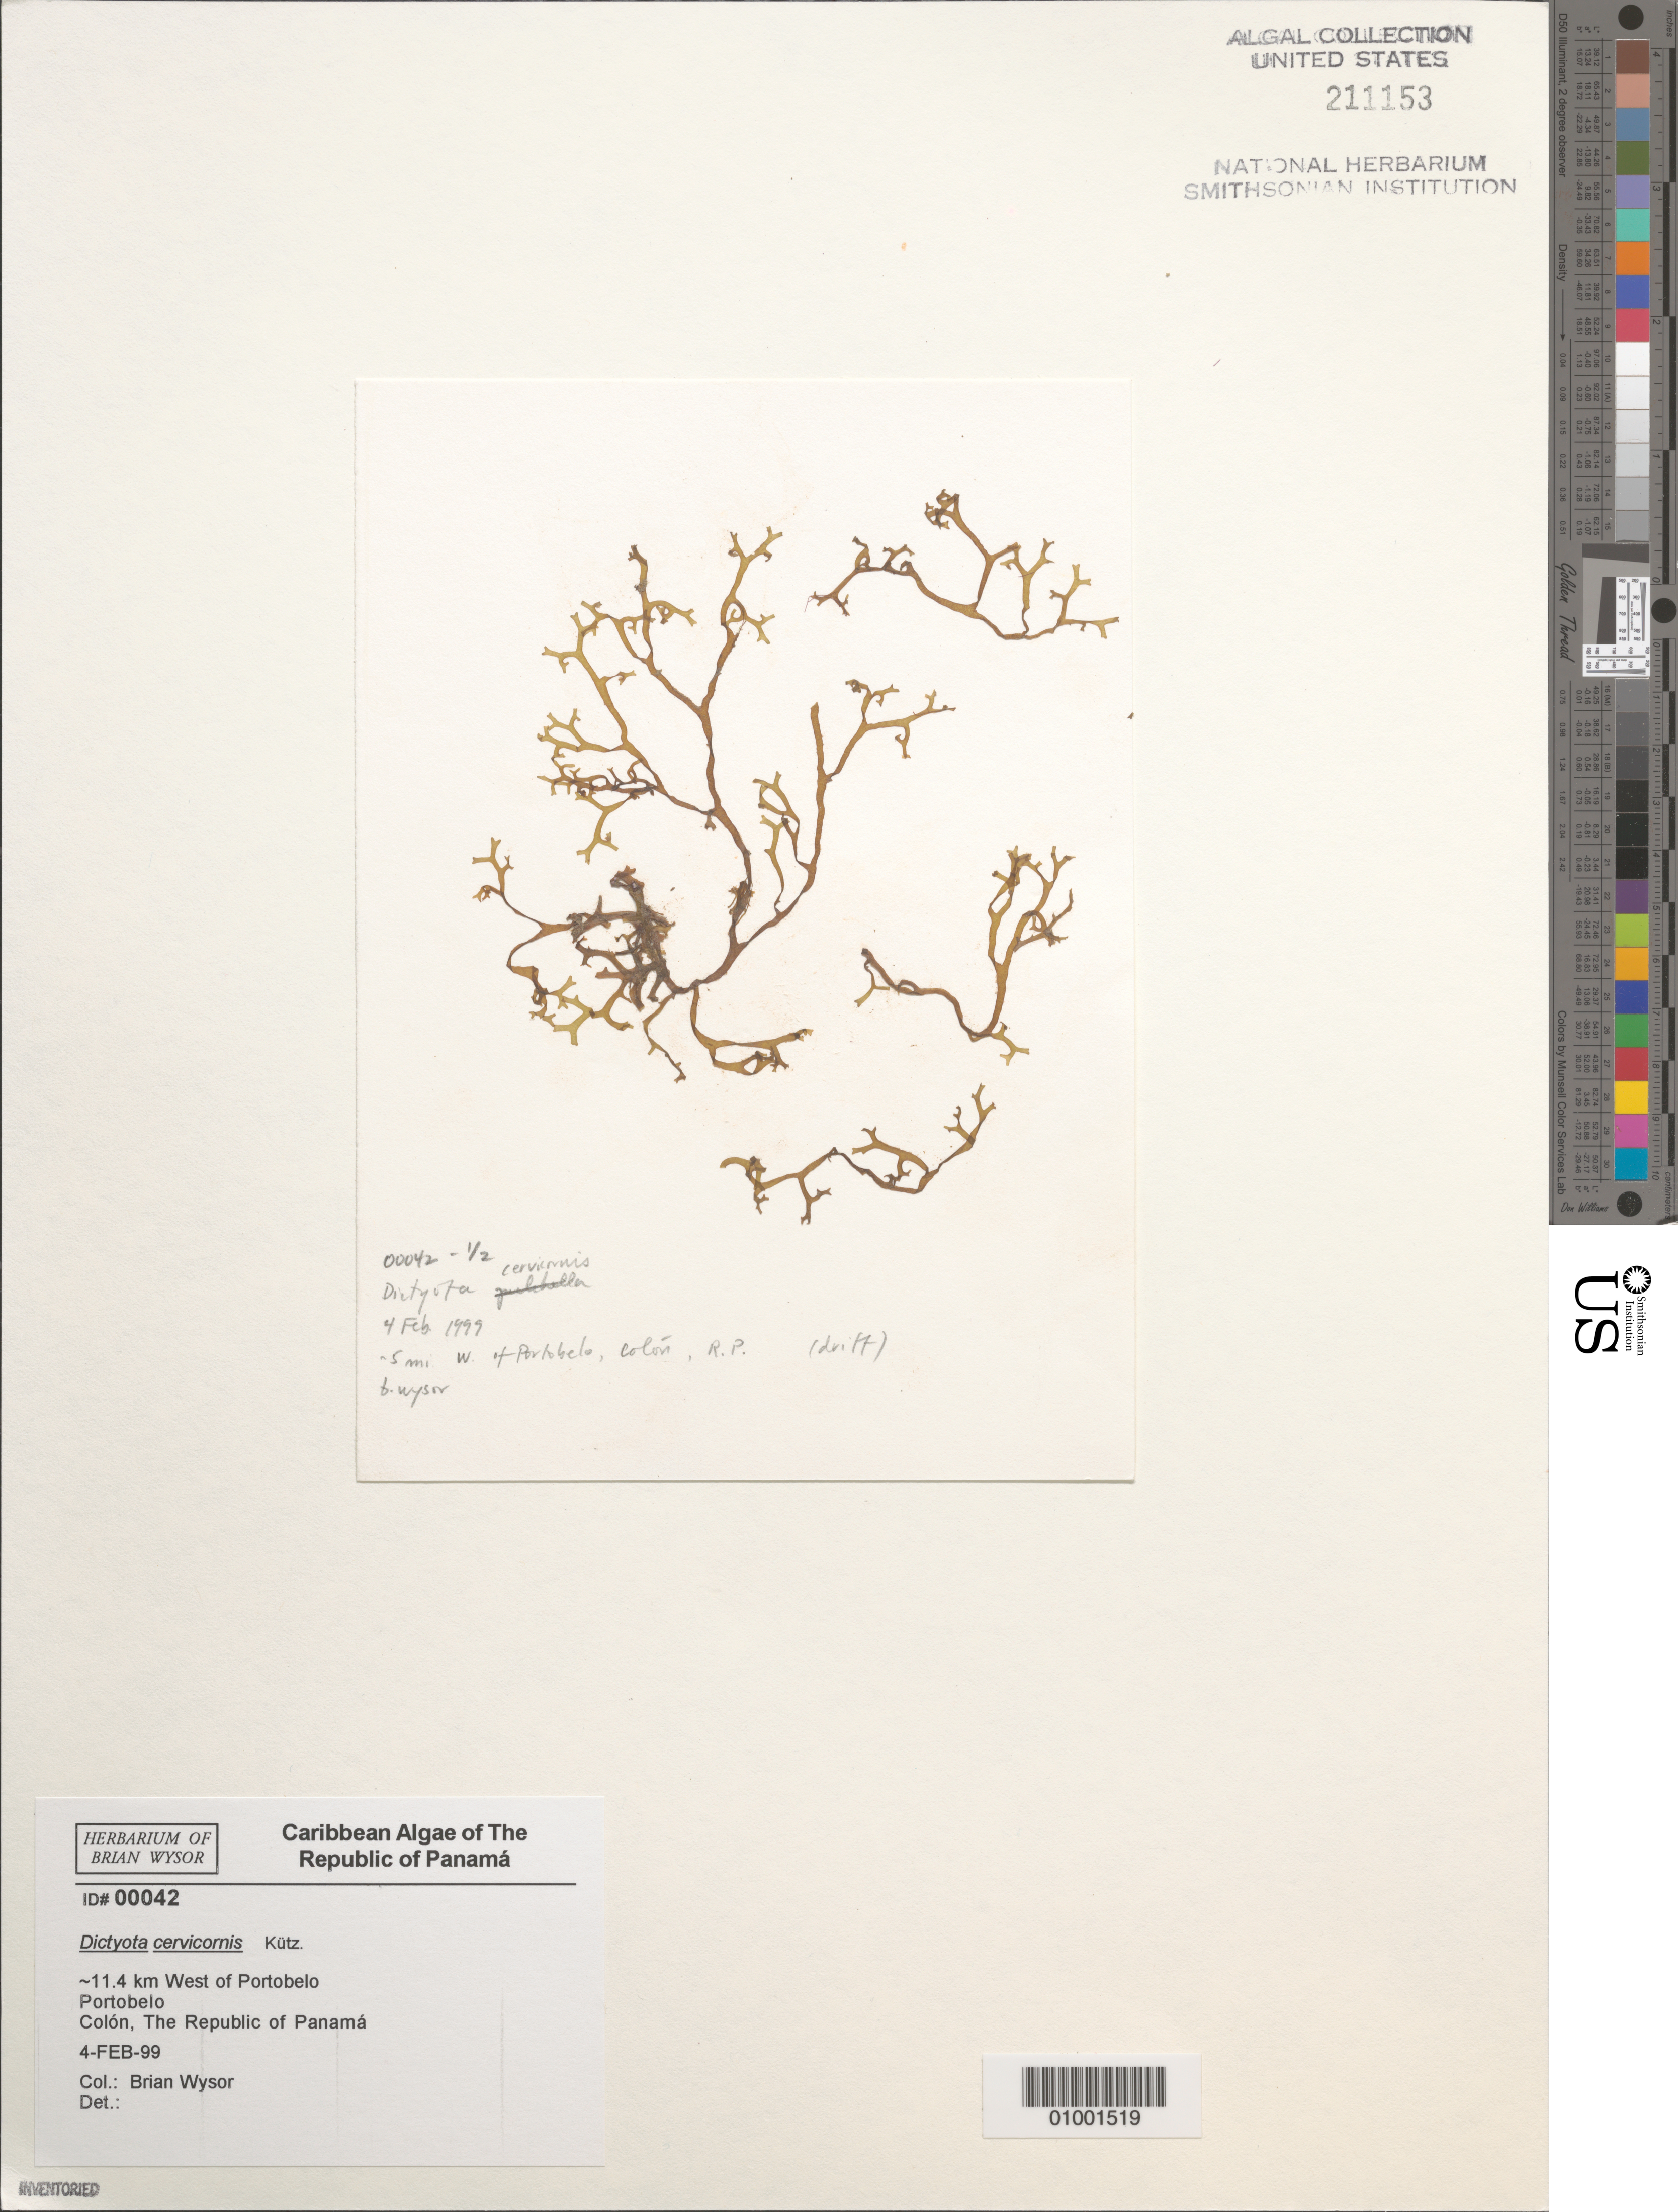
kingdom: Chromista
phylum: Ochrophyta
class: Phaeophyceae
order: Dictyotales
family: Dictyotaceae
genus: Dictyota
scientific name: Dictyota cervicornis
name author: Kütz.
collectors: B. Wysor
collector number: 00042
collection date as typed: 04 Feb 1999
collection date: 1999-02-04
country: Panama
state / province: Colón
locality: Ca. 11.4 km west of Portobelo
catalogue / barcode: US 211153